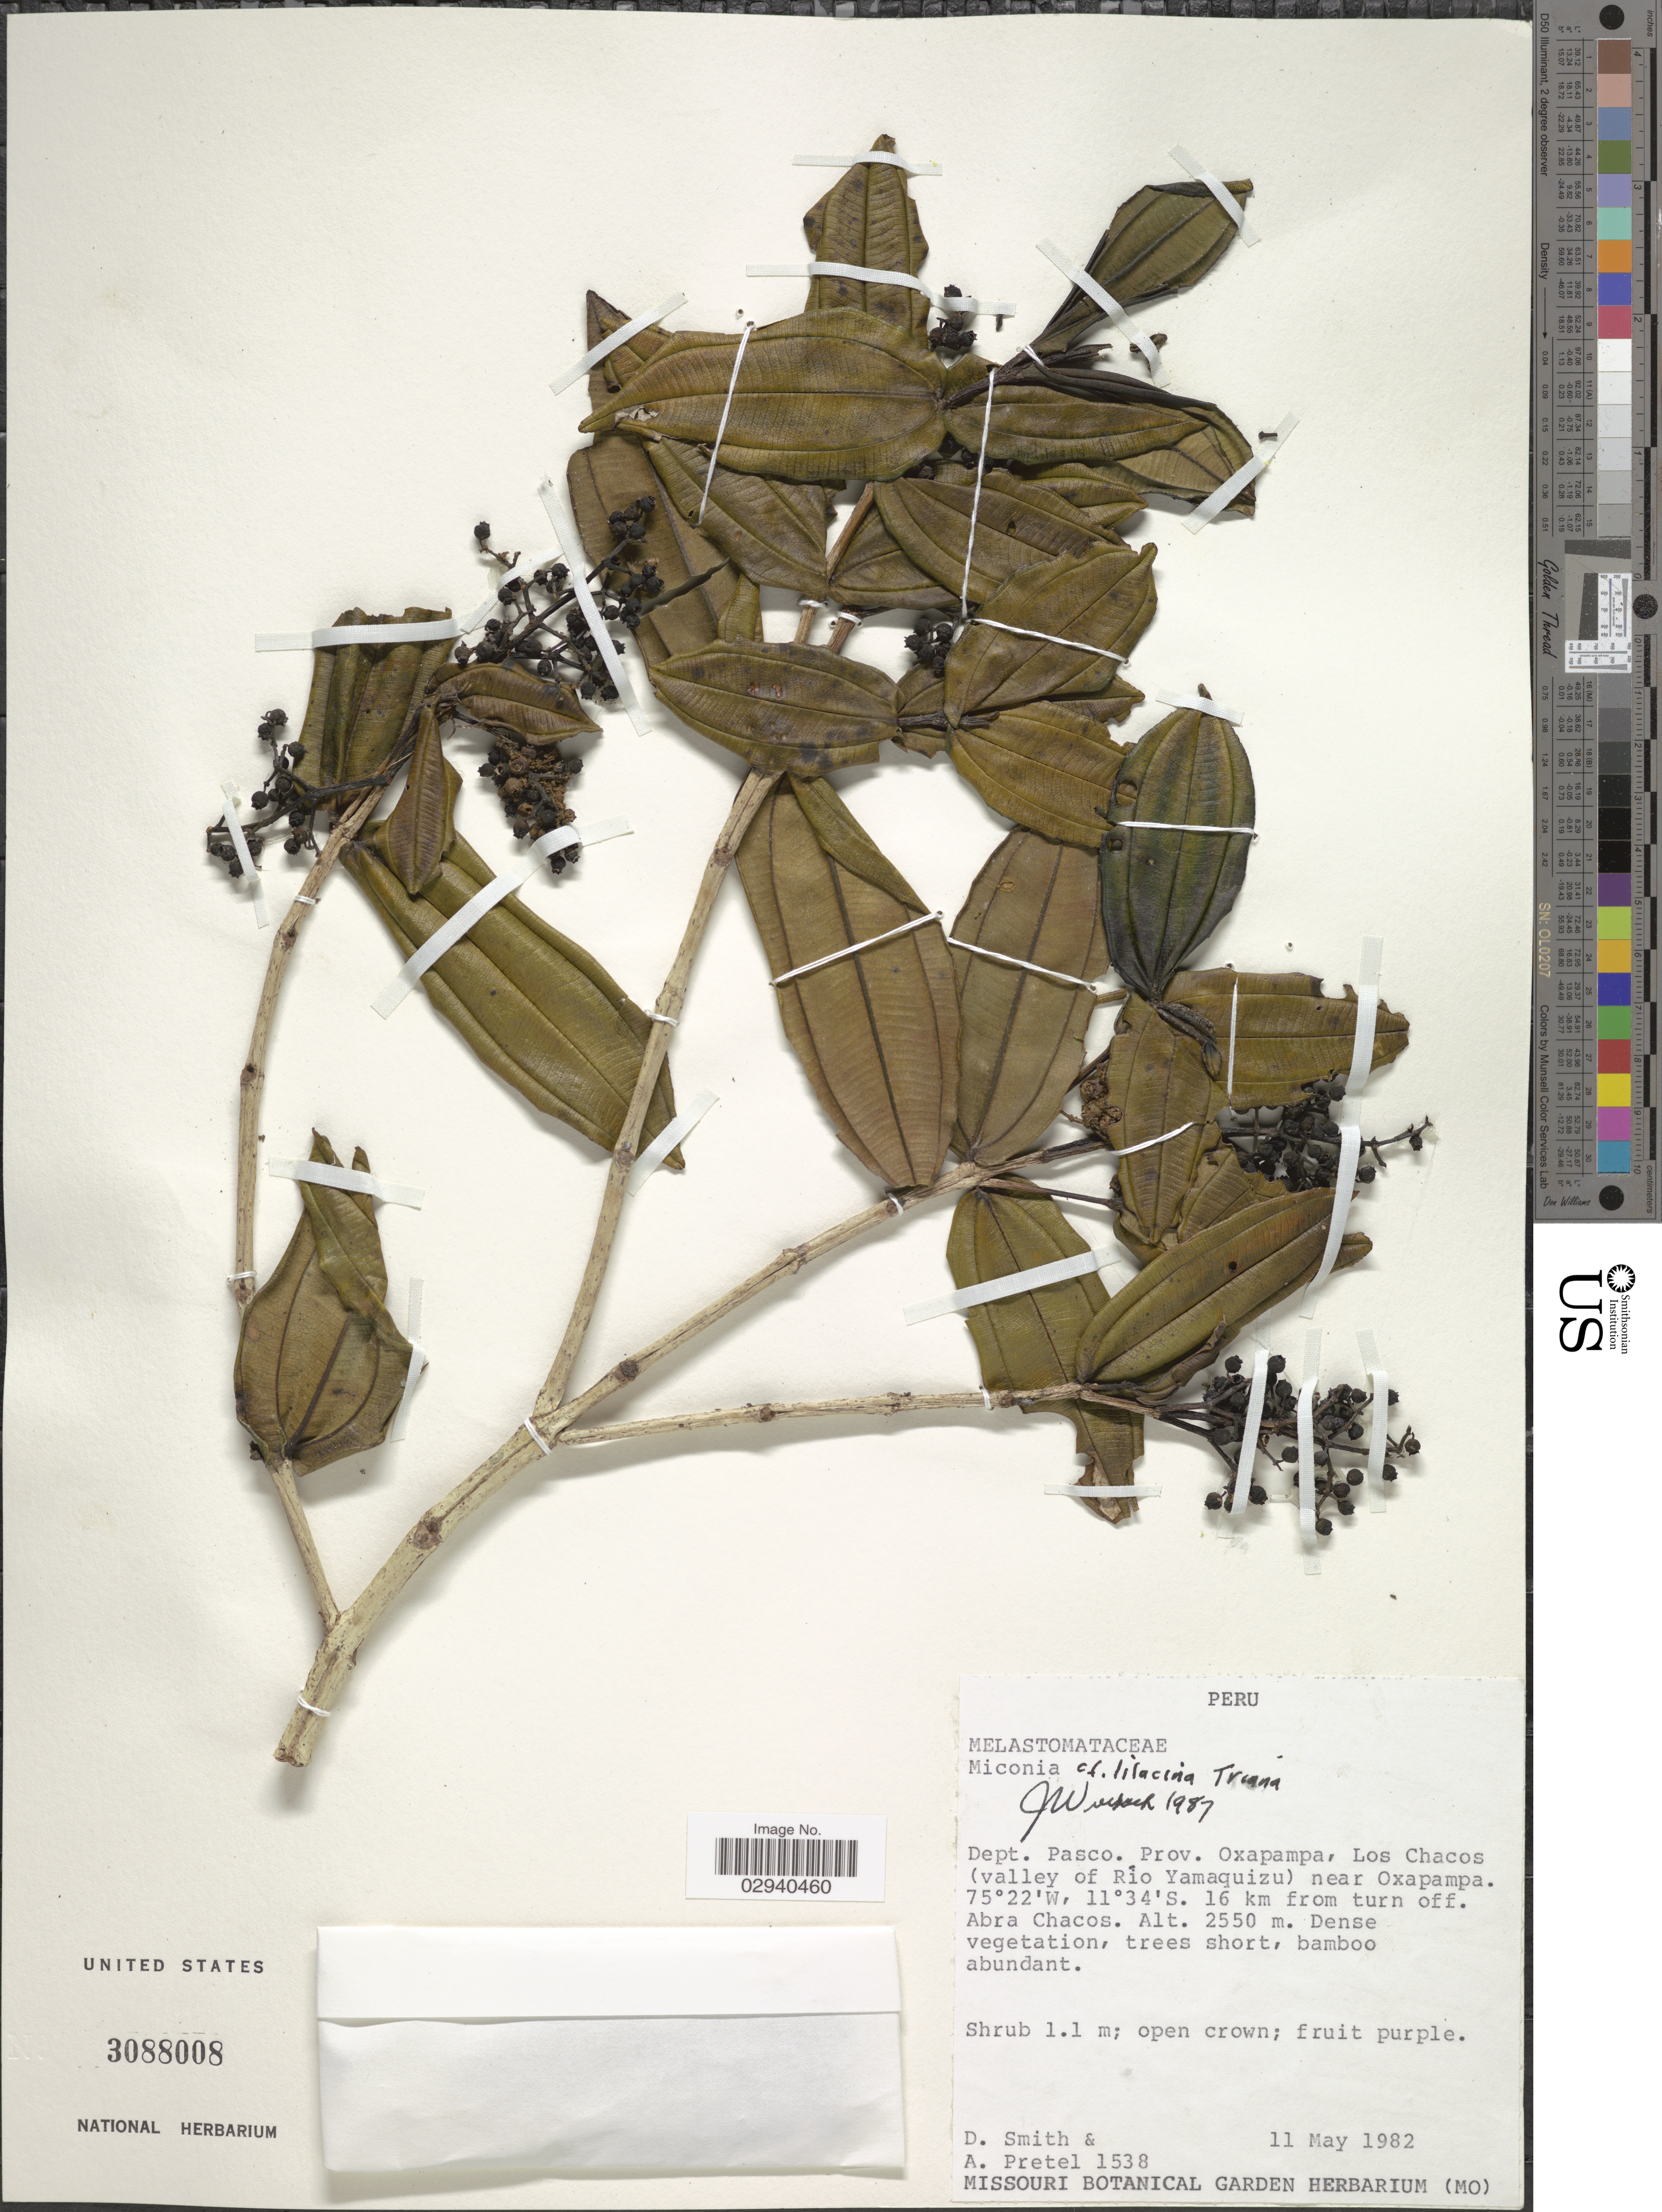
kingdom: Plantae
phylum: Tracheophyta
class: Magnoliopsida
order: Myrtales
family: Melastomataceae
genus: Miconia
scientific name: Miconia lilacina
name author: Triana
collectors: D. Smith & A. Pretel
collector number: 1538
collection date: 1982-05-11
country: Peru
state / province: Pasco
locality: Dept. Pasco. Prov. Oxapampa, Los Chacos (valley of Río Yamaquizu) near Oxapampa. 16 km from turn off. Abra Chacos.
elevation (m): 2550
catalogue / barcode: US 3088008